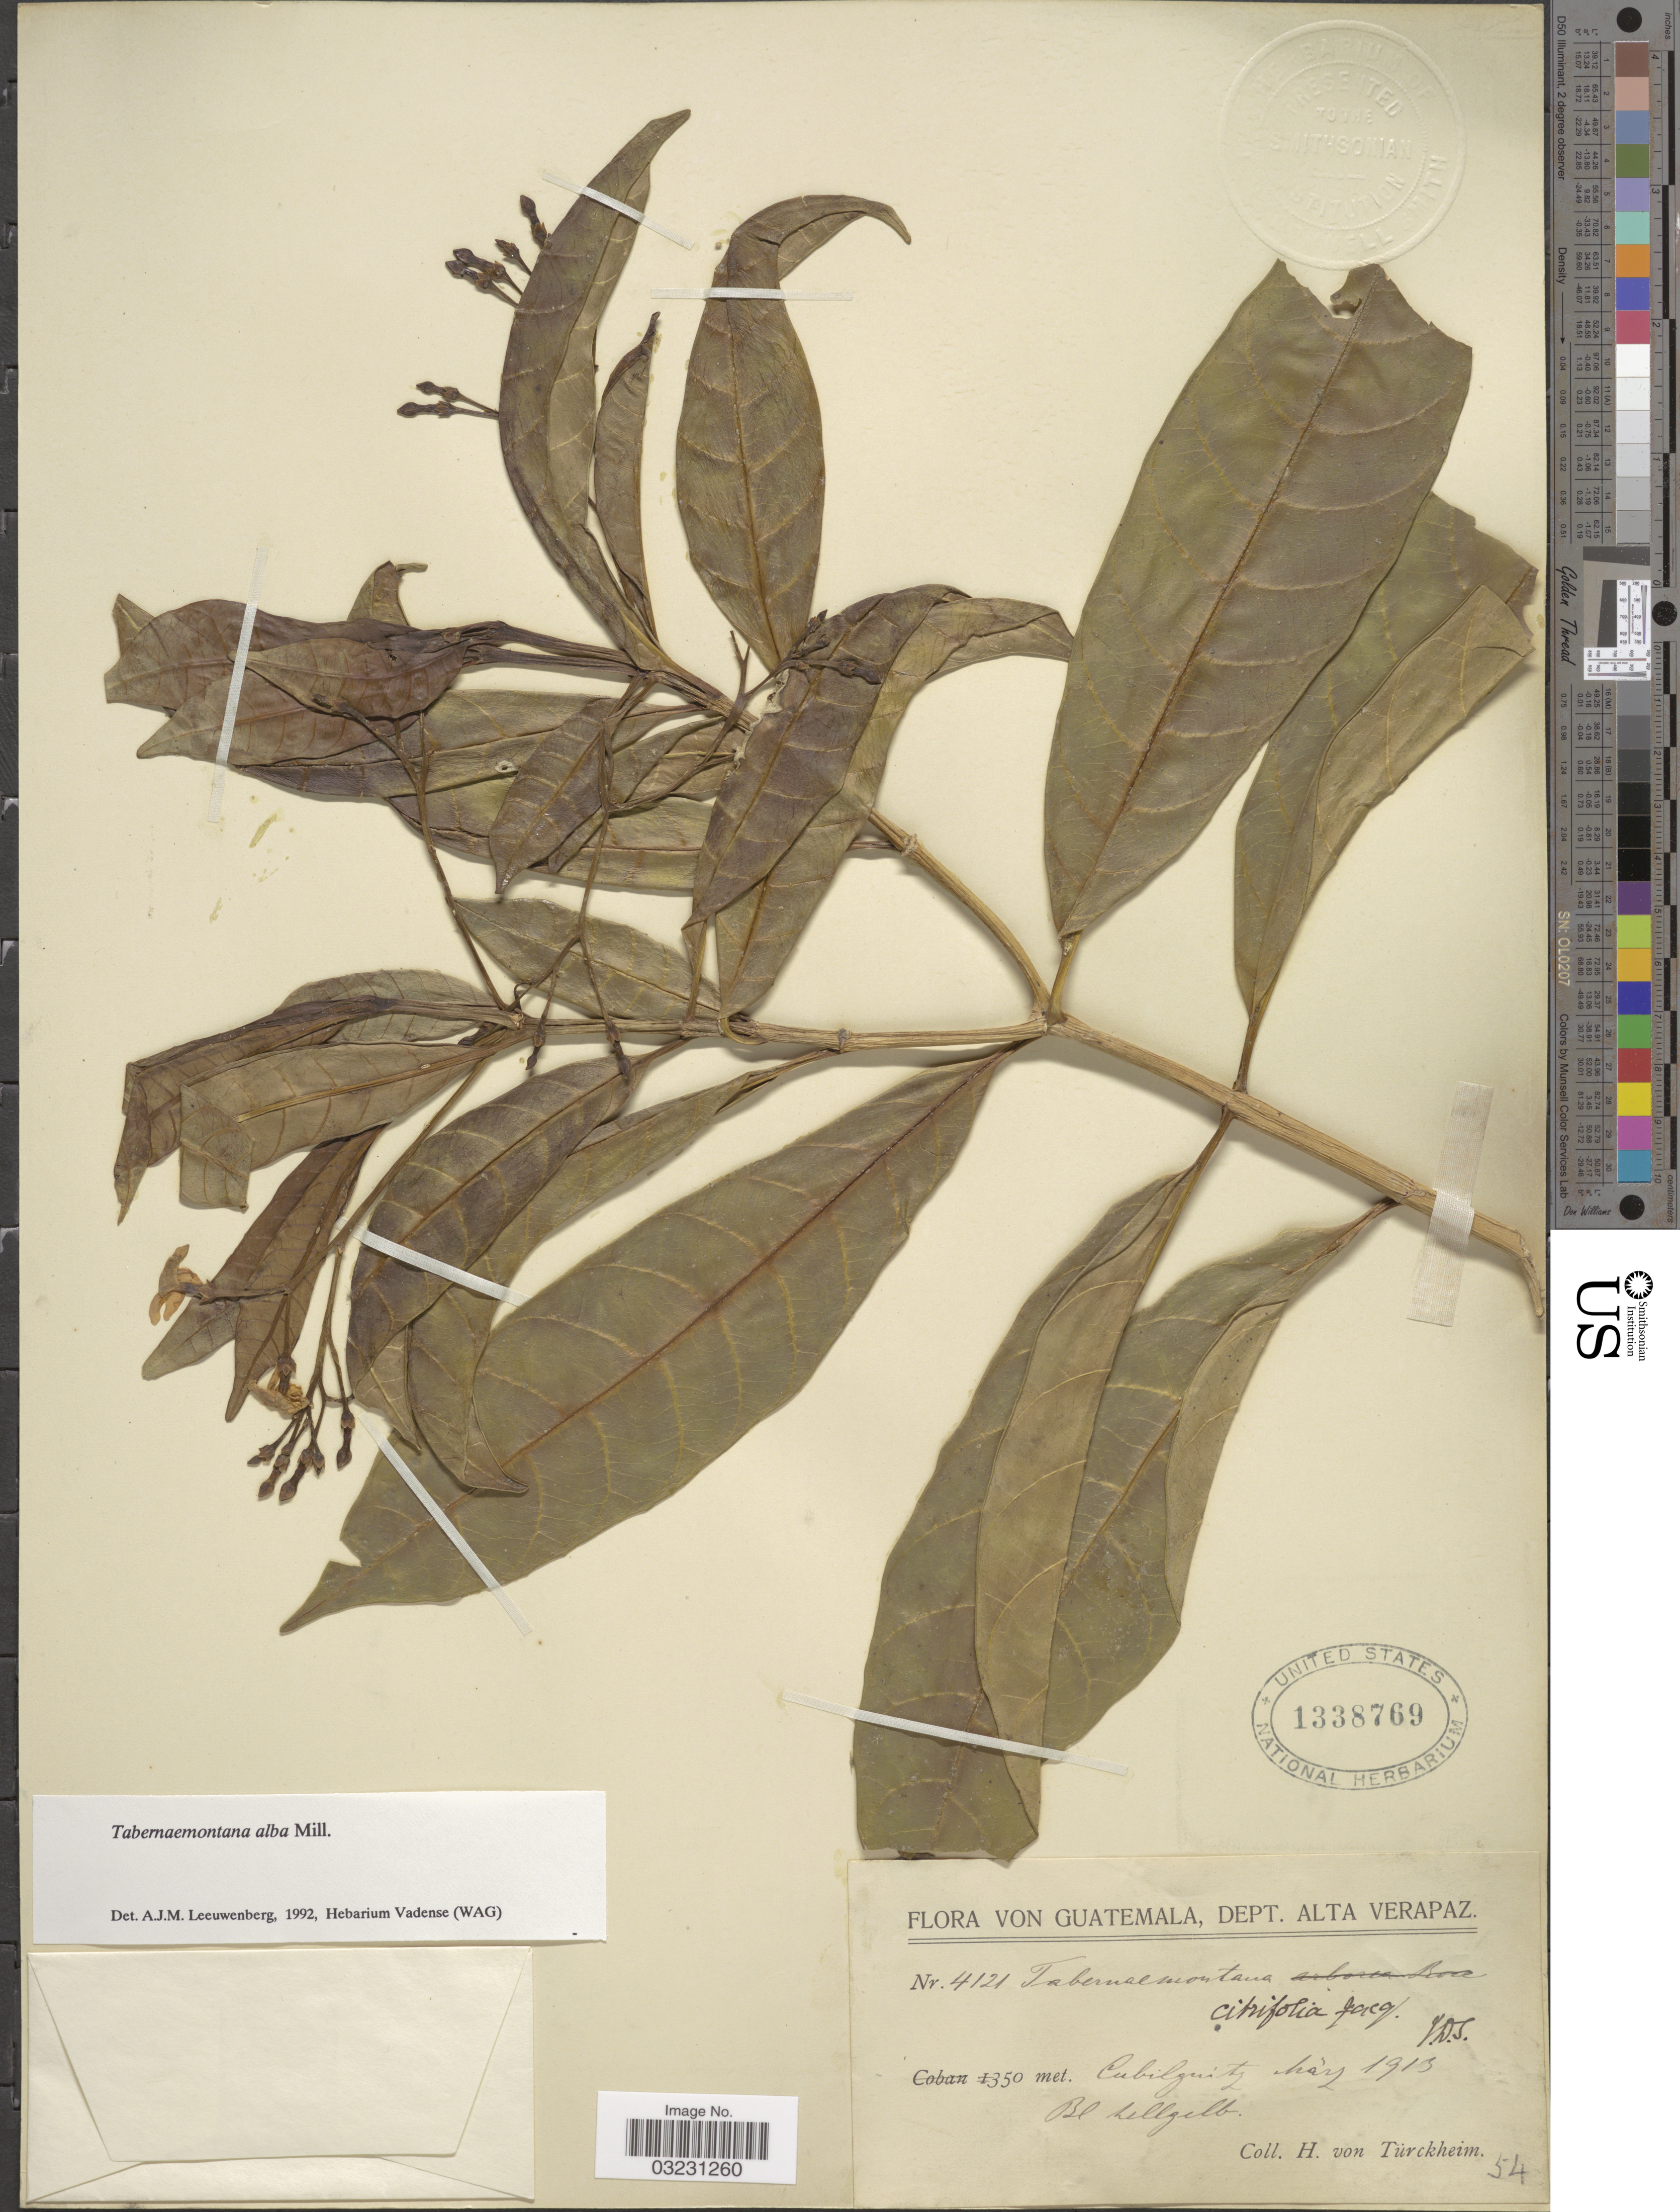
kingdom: Plantae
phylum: Tracheophyta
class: Magnoliopsida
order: Gentianales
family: Apocynaceae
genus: Tabernaemontana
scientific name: Tabernaemontana alba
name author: Mill.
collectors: H. von Türckheim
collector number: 4121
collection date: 1913-03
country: Guatemala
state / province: Alta Verapaz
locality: Dept. Alta Verapaz. Cubilquitz.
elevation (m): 350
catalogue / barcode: US 1338769